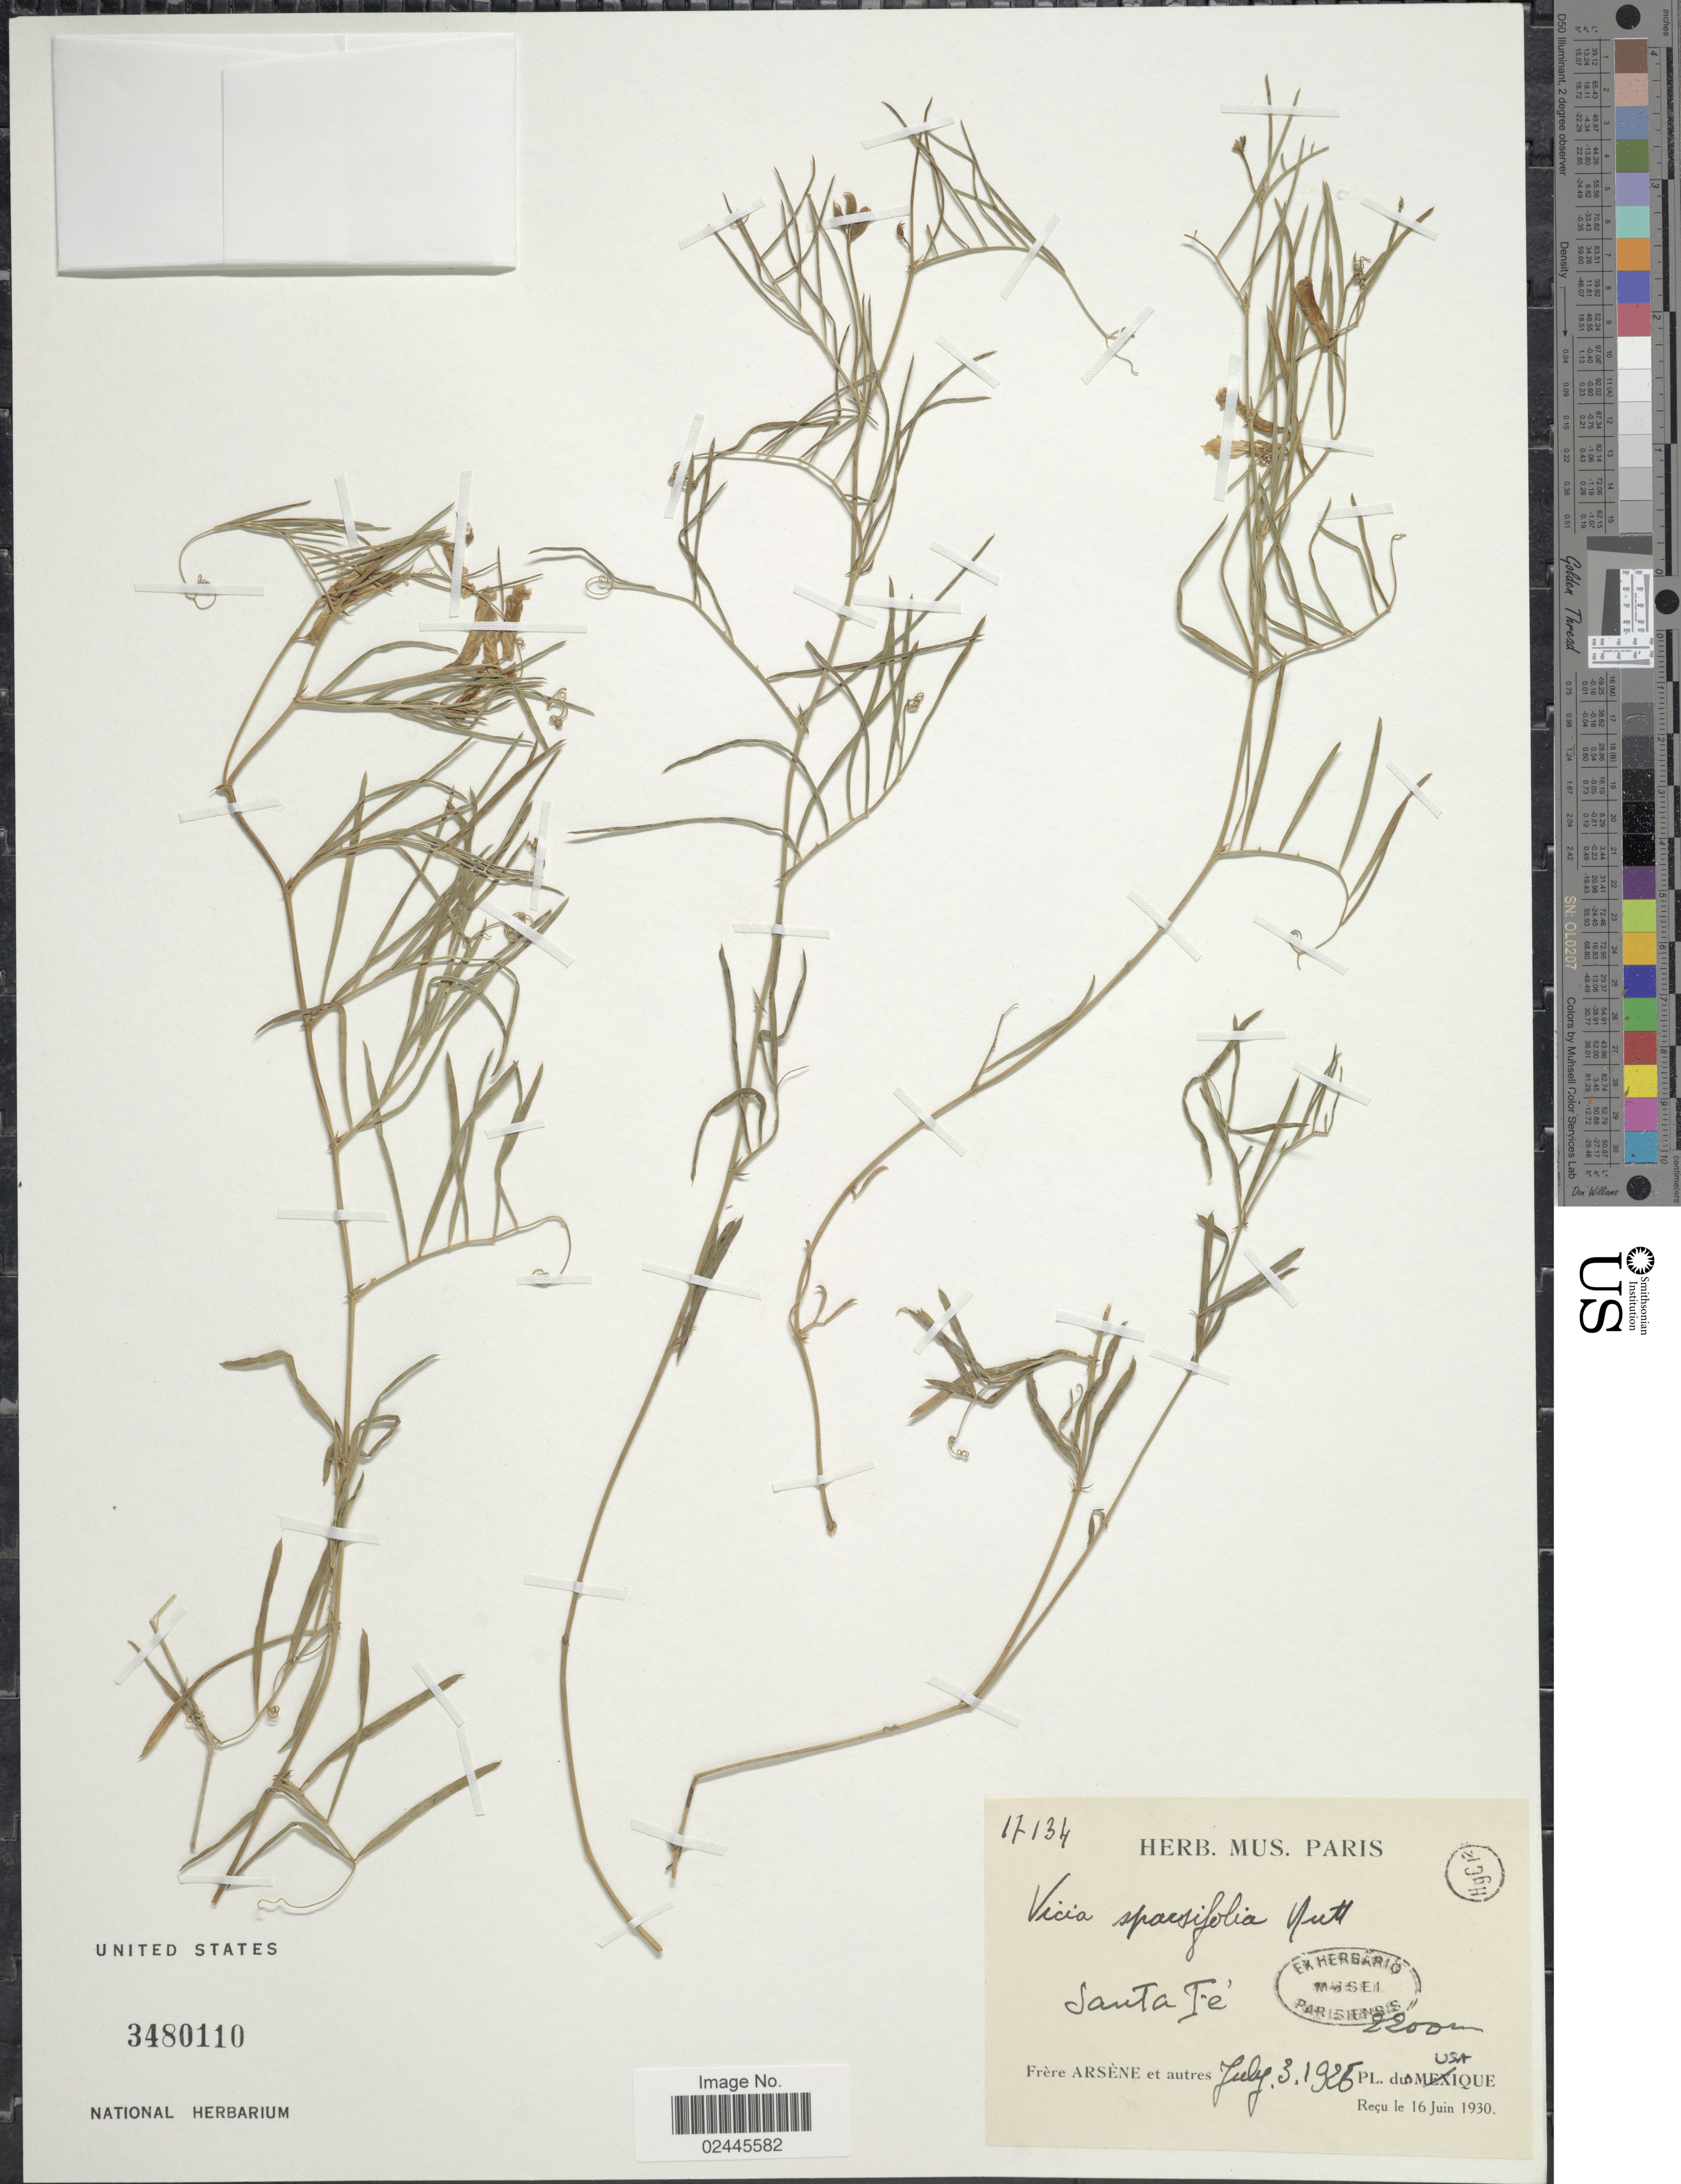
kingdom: Plantae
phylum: Tracheophyta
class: Magnoliopsida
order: Fabales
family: Fabaceae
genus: Vicia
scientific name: Vicia americana var. minor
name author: Hook.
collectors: F. Hyacinth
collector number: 17134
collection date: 1925-07-03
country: United States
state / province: New Mexico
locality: Santa Fé, USA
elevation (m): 2200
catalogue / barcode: US 3480110